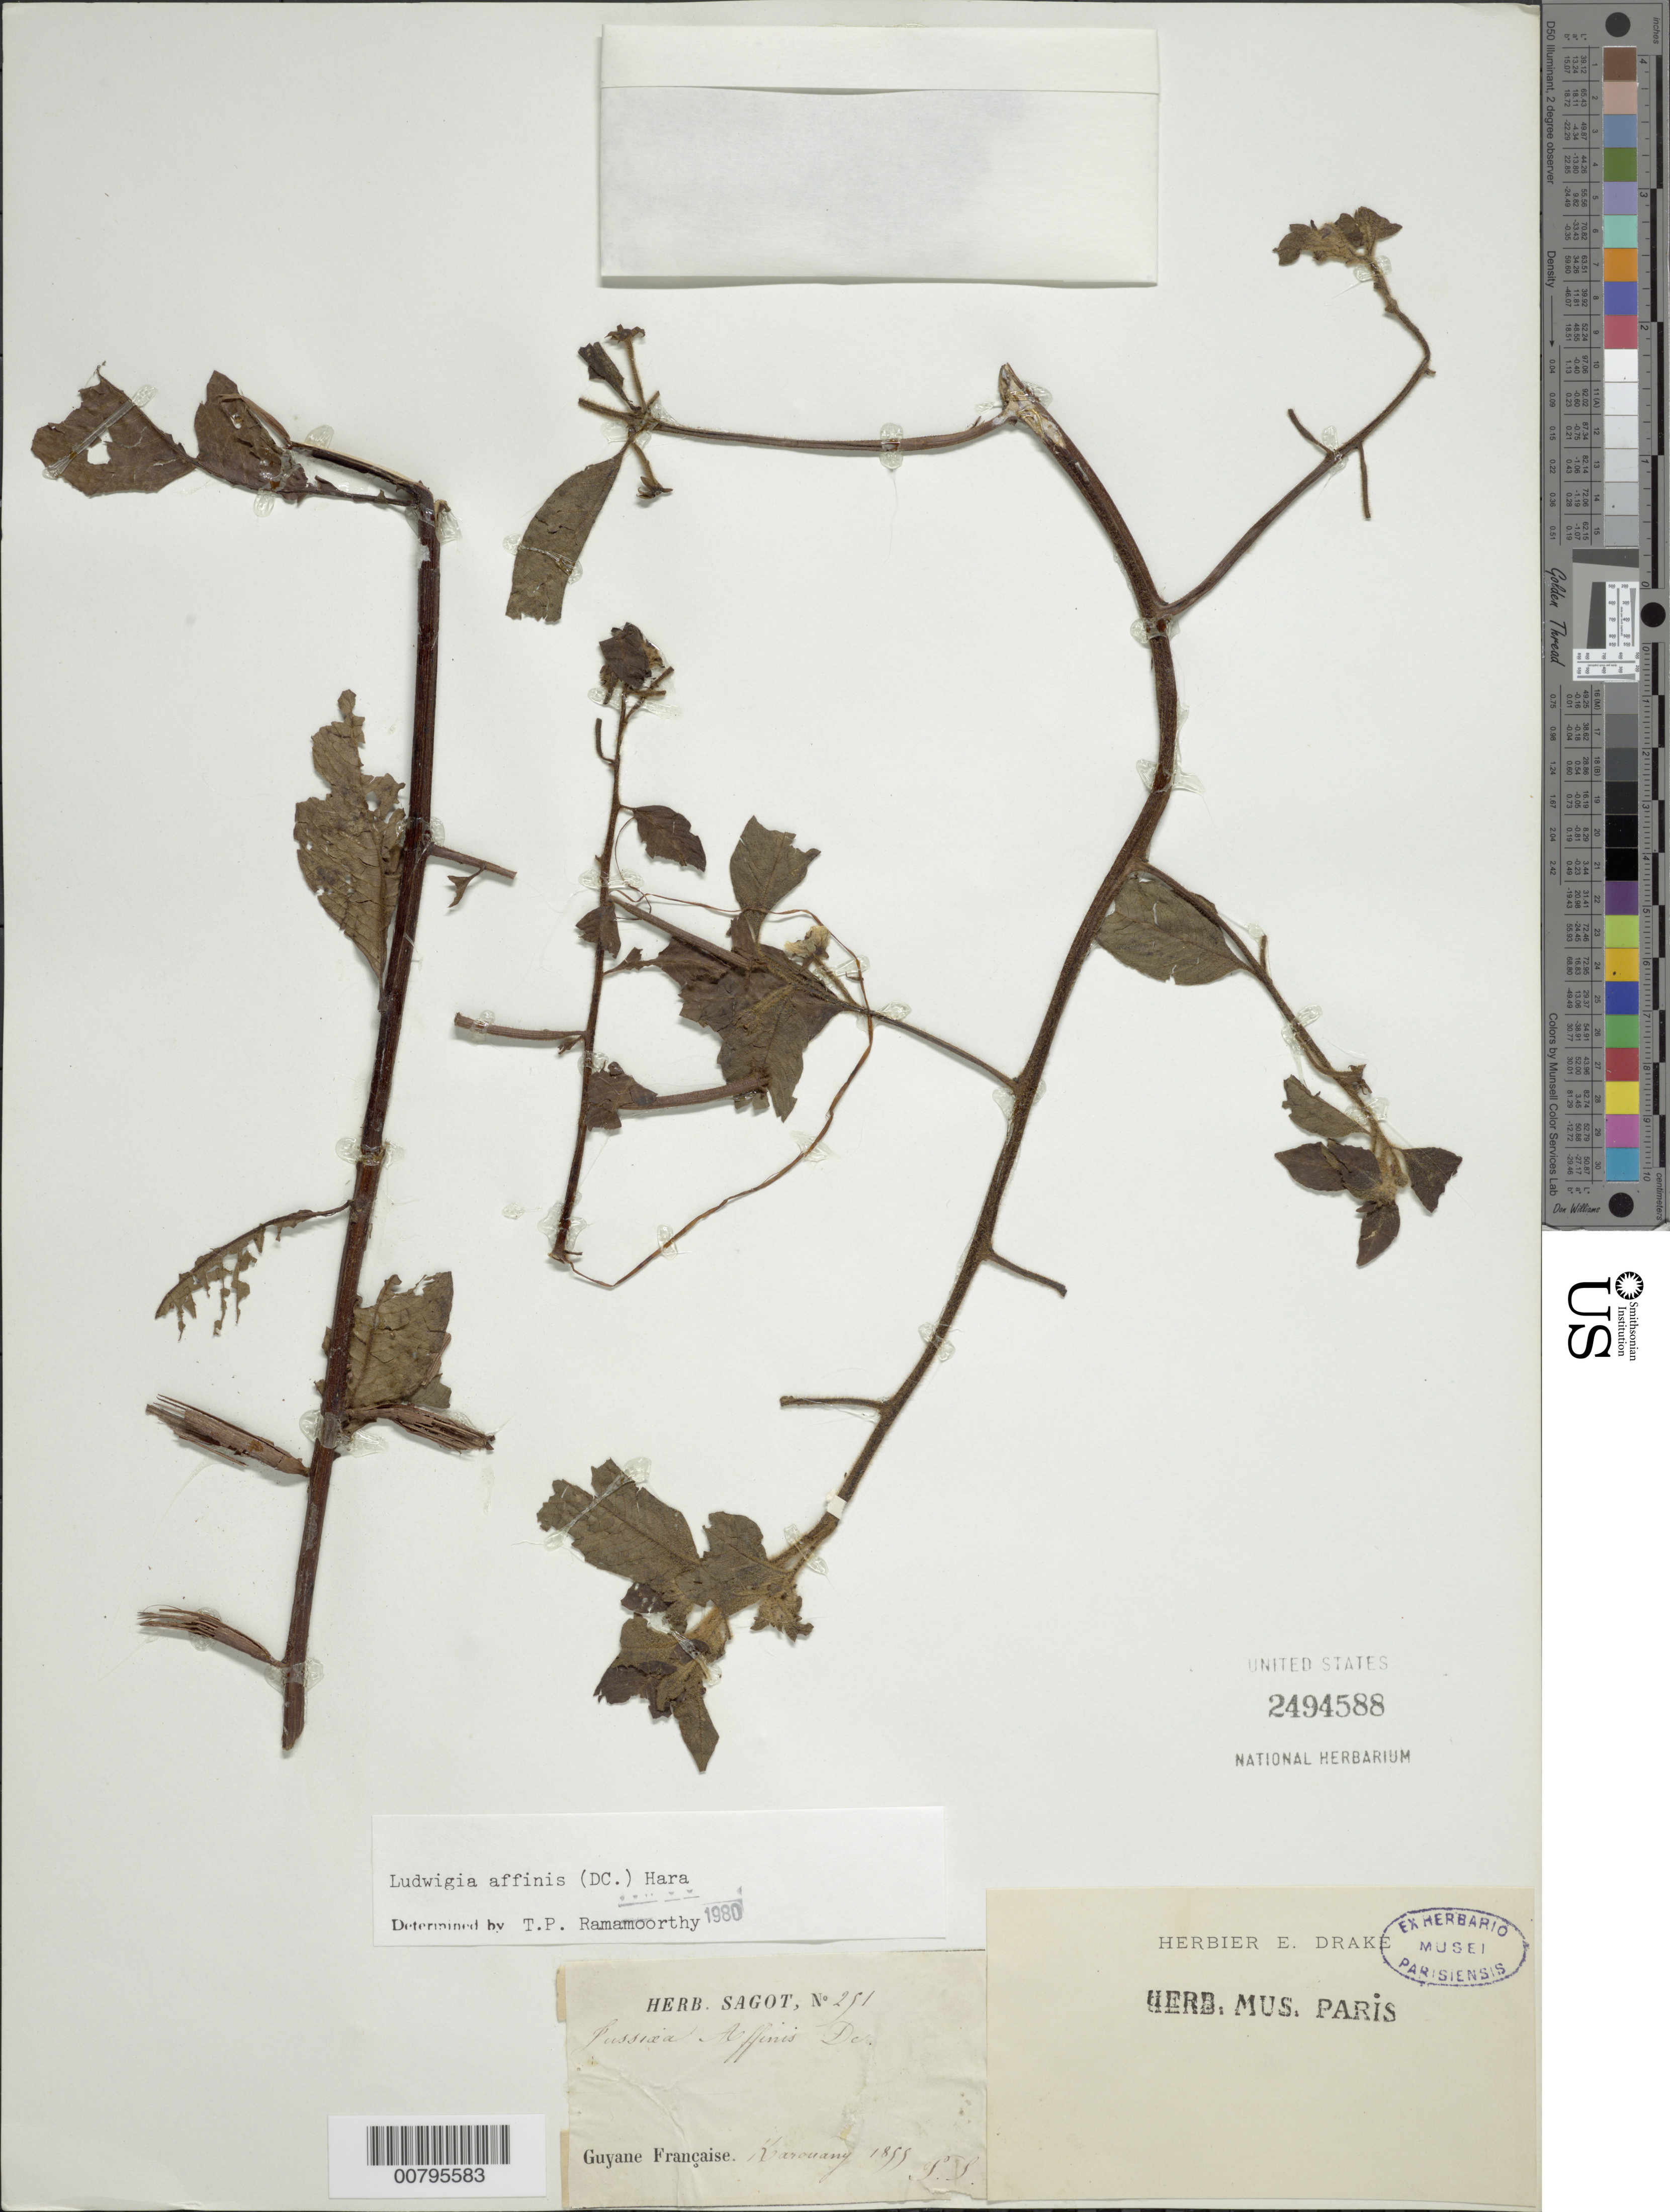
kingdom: Plantae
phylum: Tracheophyta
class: Magnoliopsida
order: Myrtales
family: Onagraceae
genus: Ludwigia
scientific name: Ludwigia affinis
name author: (DC.) H. Hara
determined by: Ramamoorthy, T. P.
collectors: P. A. Sagot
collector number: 251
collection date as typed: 1855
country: French Guiana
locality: Karouany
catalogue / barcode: US 2494588